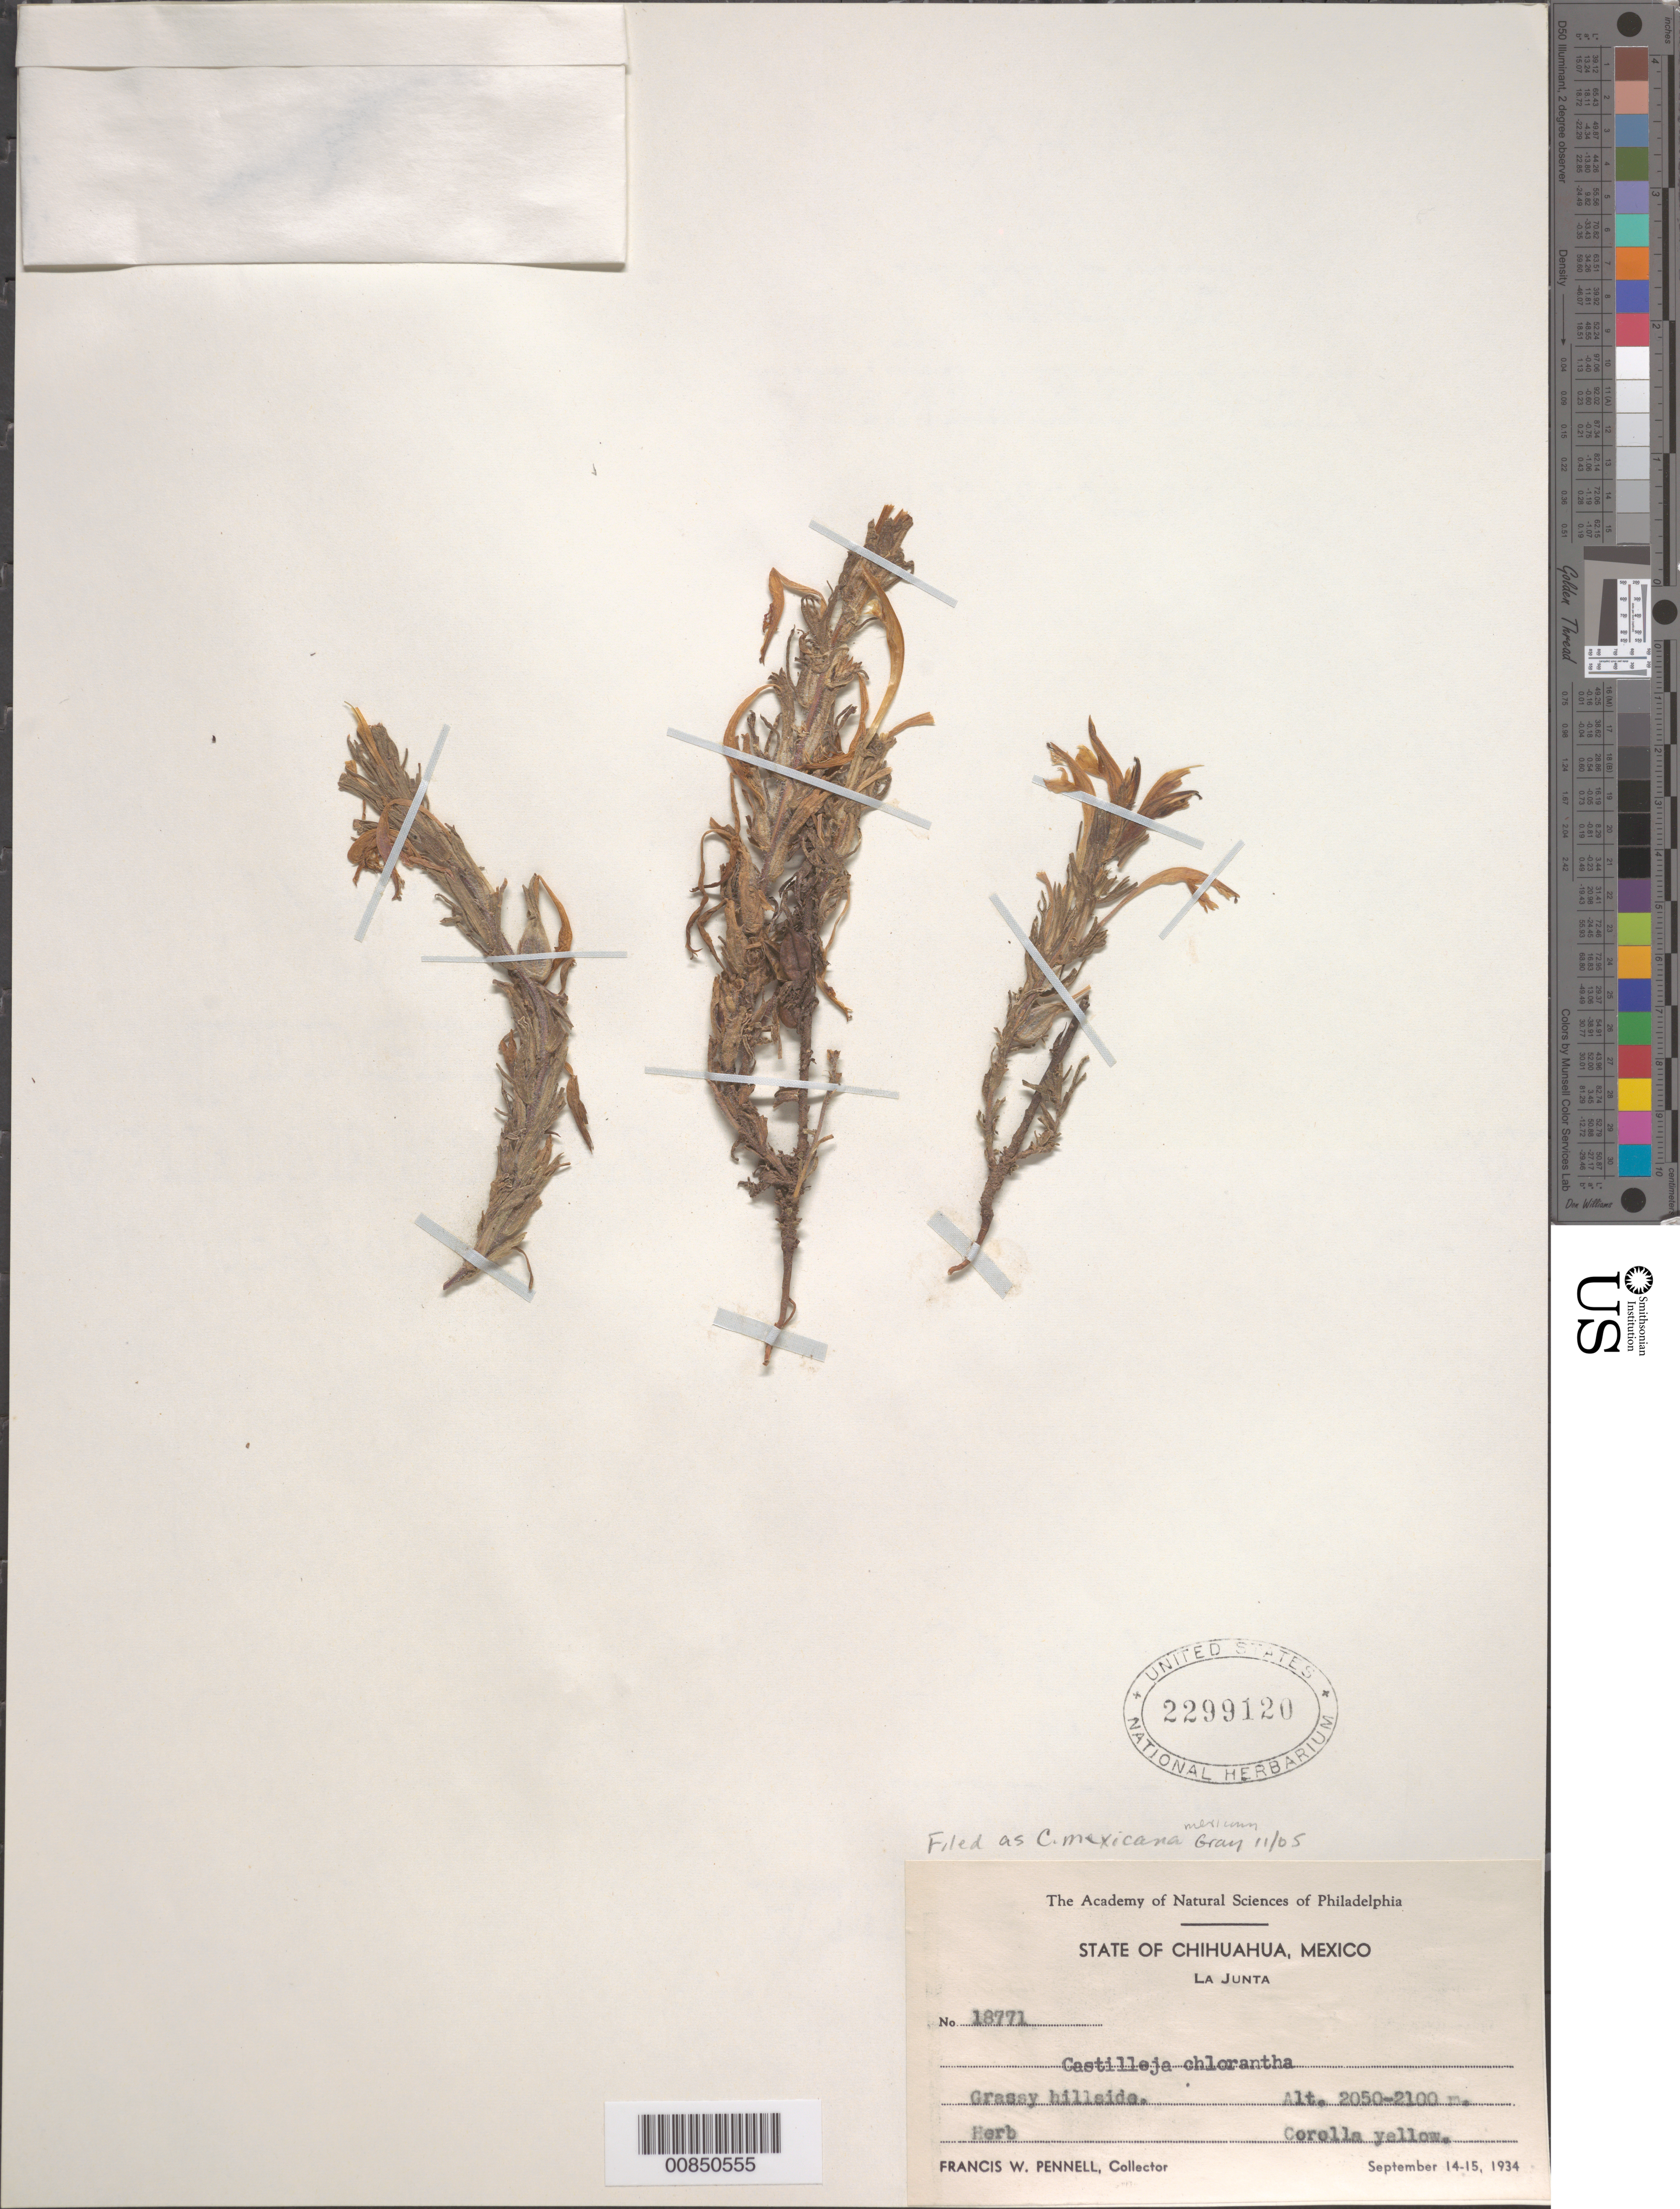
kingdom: Plantae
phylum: Tracheophyta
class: Magnoliopsida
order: Lamiales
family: Orobanchaceae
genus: Castilleja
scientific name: Castilleja mexicana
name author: (Hemsl.) A. Gray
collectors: F. W. Pennell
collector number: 18771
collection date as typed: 14 Sep 1934 to 15 Sep 1934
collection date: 1934-09-14/1934-09-15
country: Mexico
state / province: Chihuahua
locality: La Junta, Chihuahua.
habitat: Grassy hillside.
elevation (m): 2100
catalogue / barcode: US 2299120